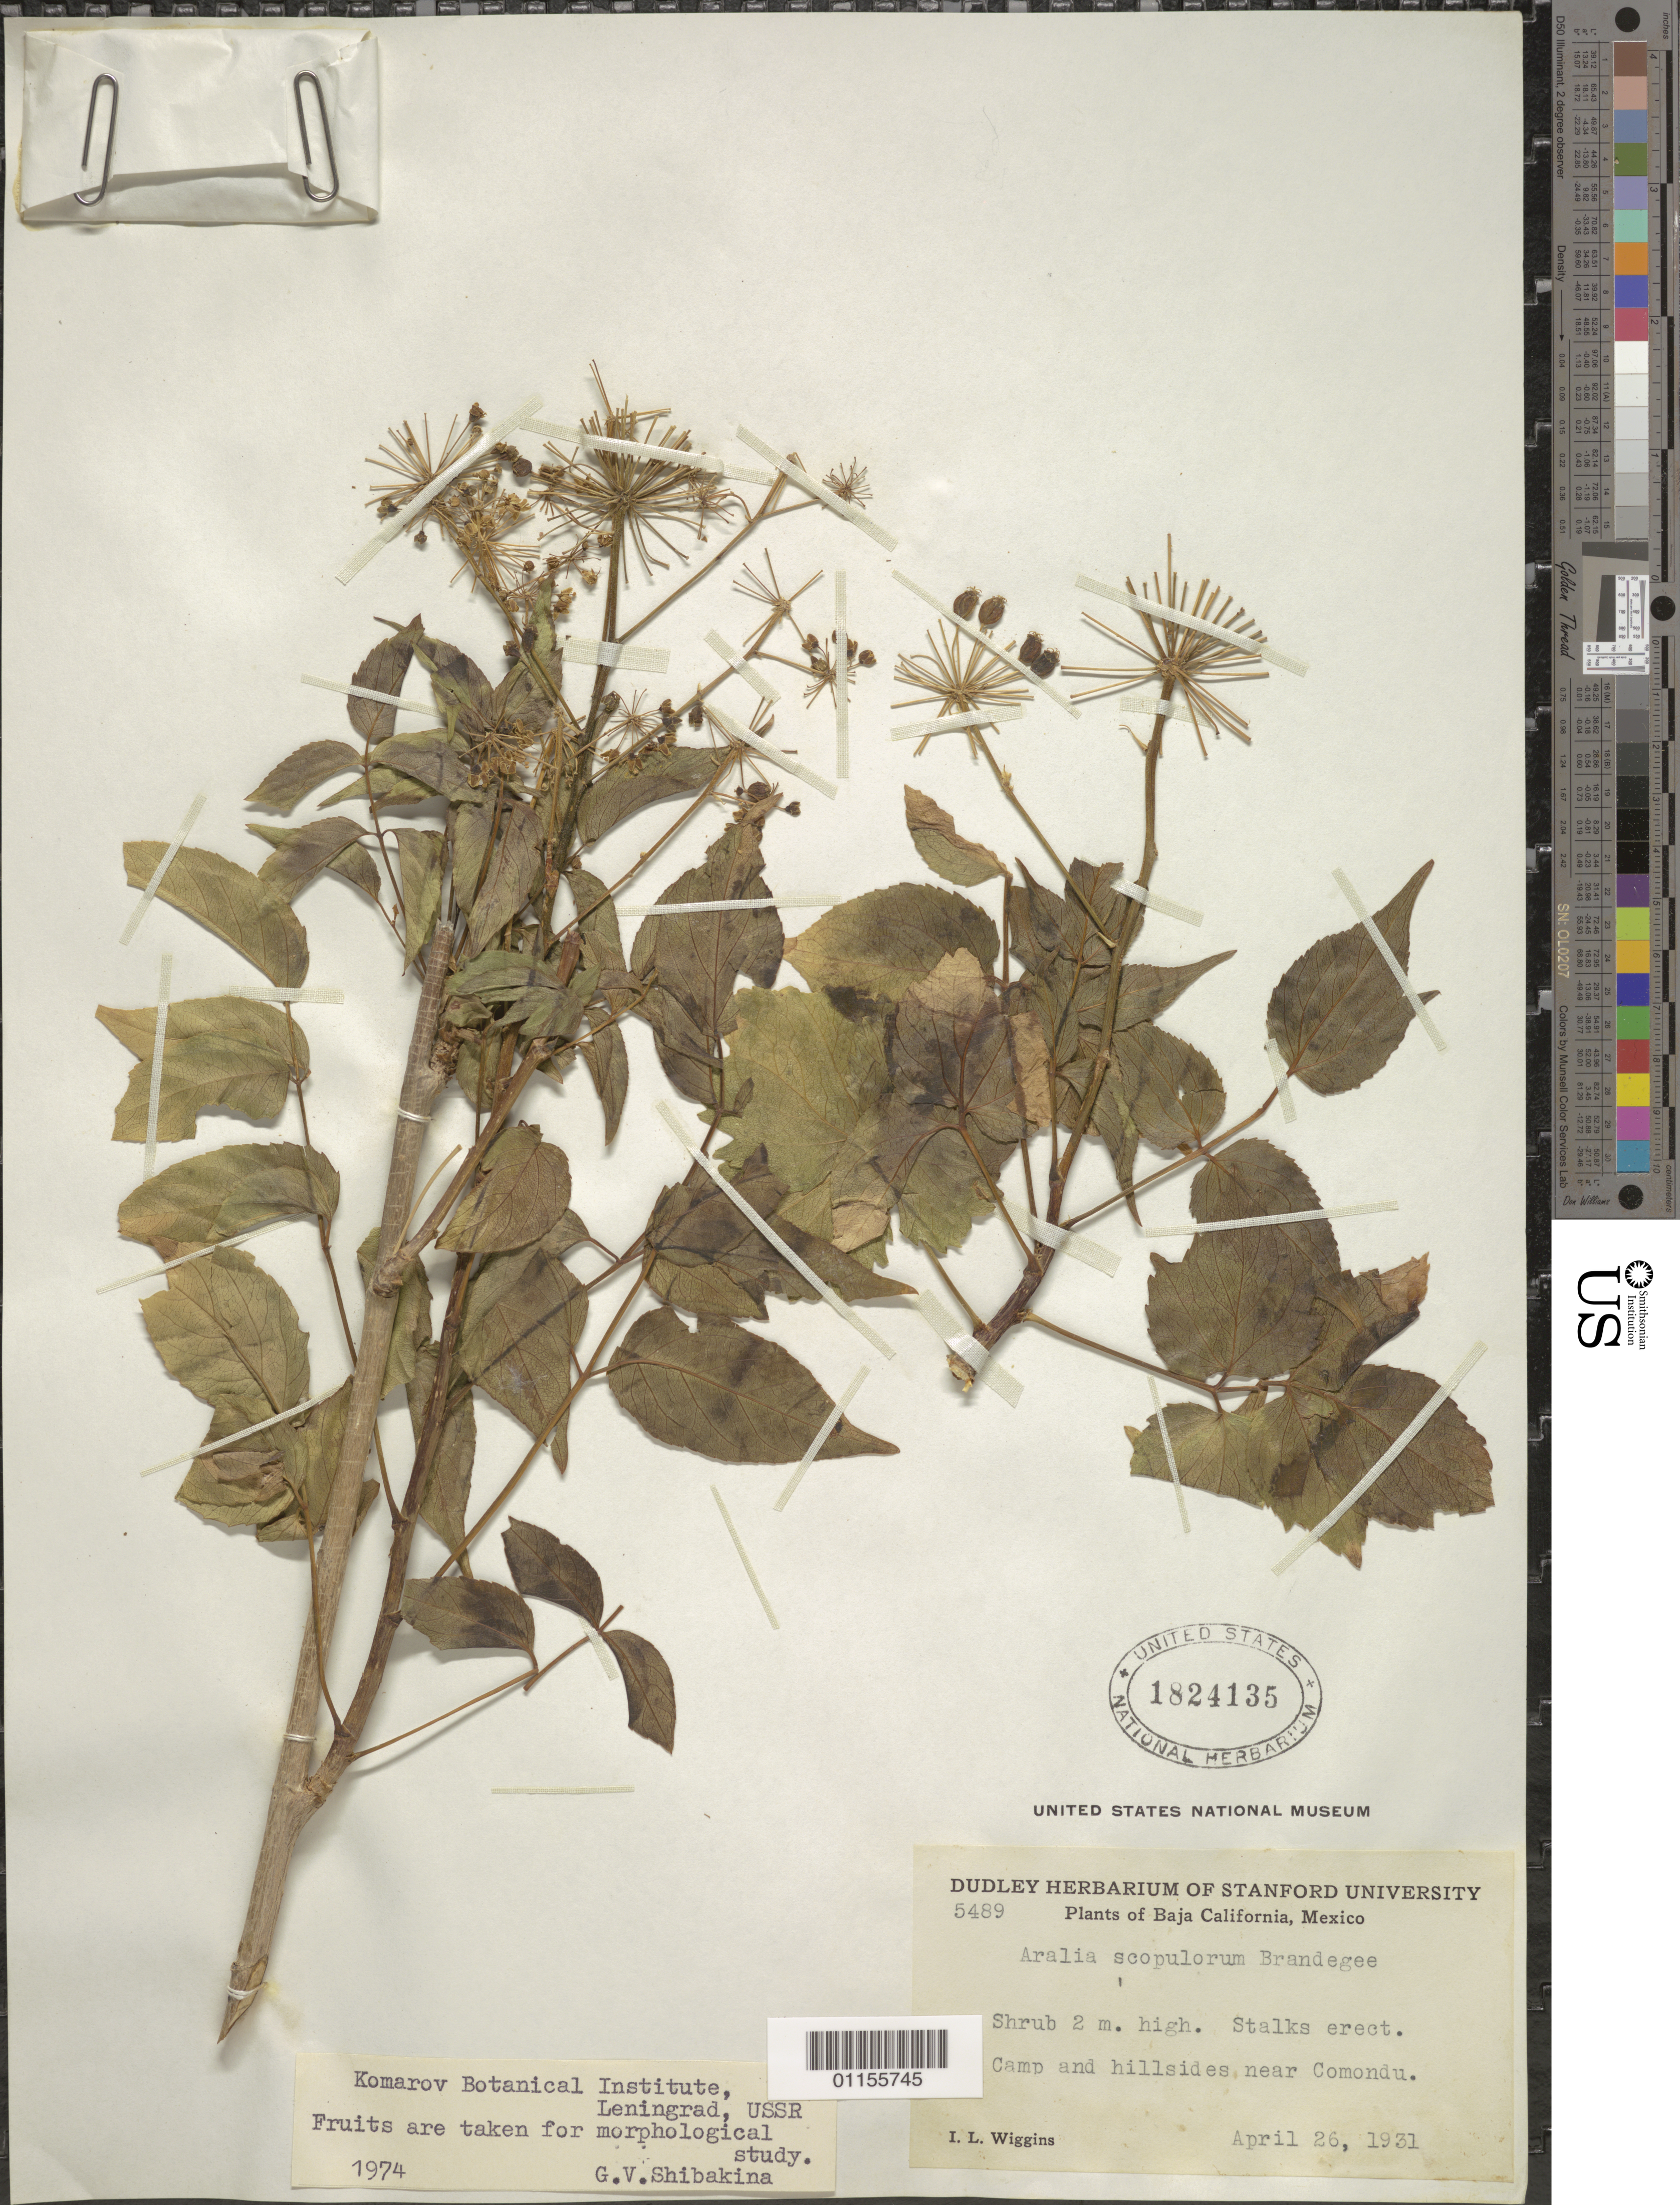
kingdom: Plantae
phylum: Tracheophyta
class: Magnoliopsida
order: Apiales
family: Araliaceae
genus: Aralia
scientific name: Aralia scopulorum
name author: Brandegee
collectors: I. L. Wiggins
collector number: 5489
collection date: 1931-04-26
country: Mexico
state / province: Baja California Sur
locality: Near Comondu.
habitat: Camp and hillsides. Shrub.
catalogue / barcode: US 1824135